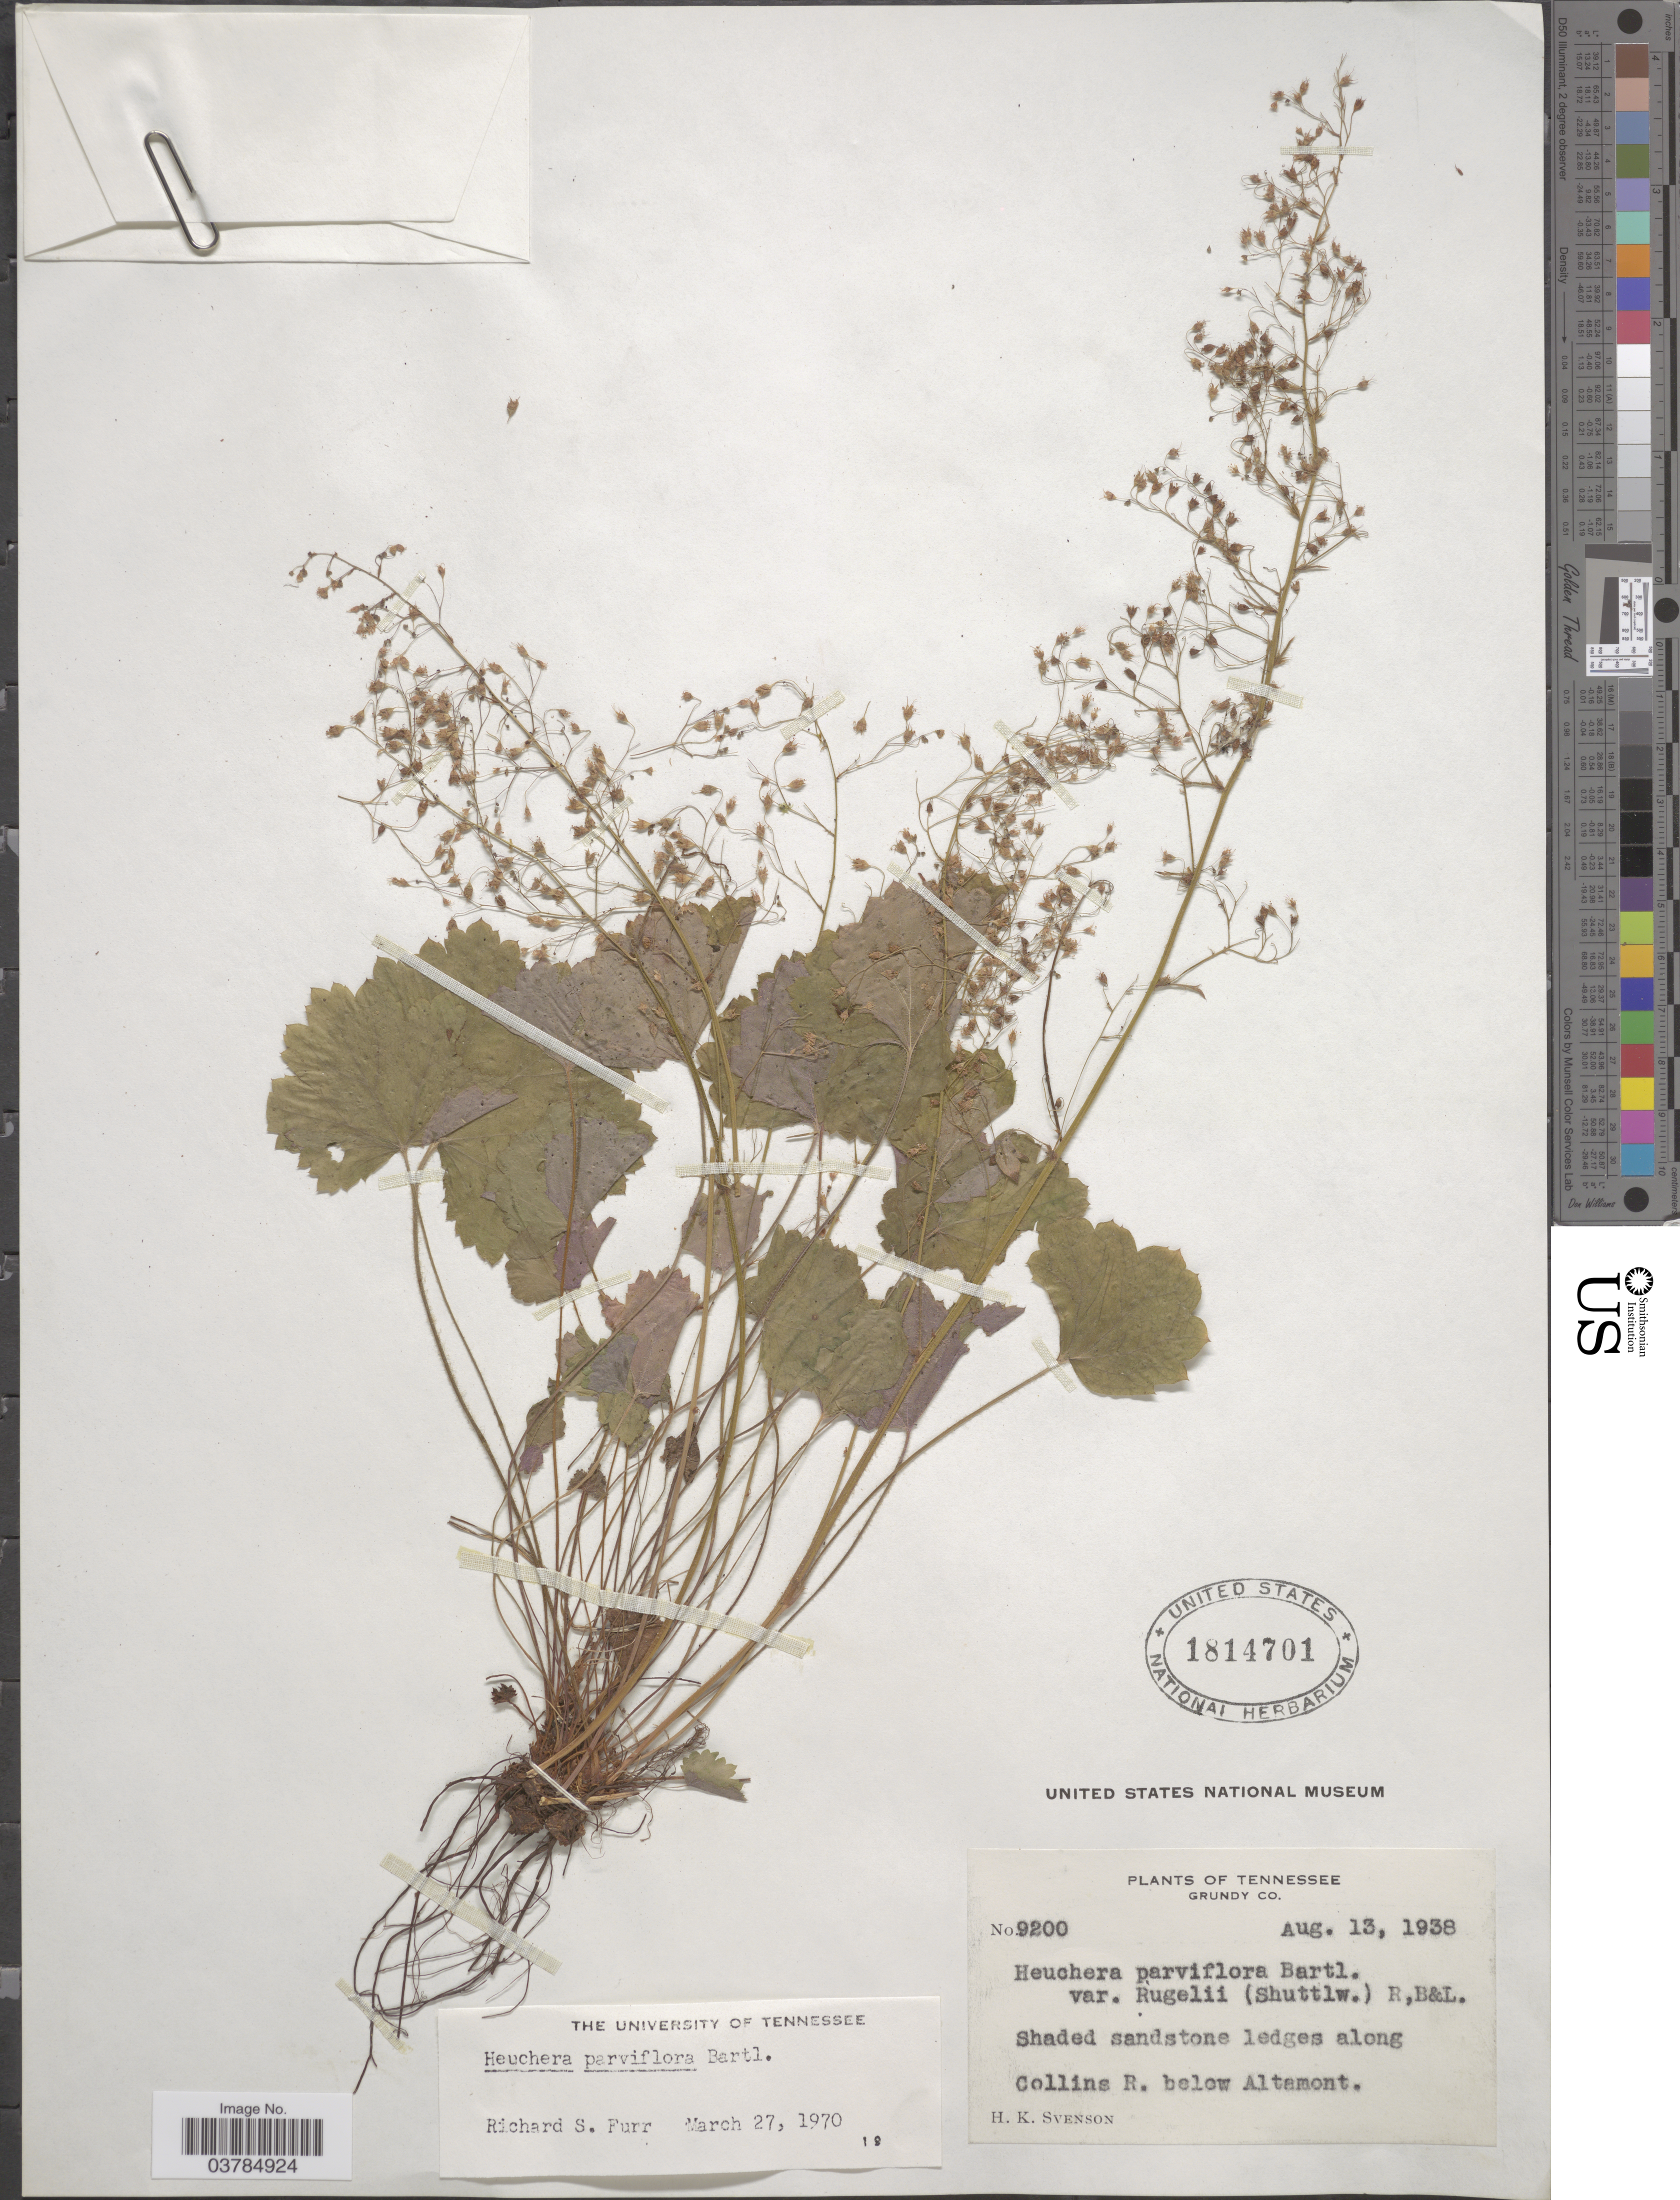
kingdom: Plantae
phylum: Tracheophyta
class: Magnoliopsida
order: Saxifragales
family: Saxifragaceae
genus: Heuchera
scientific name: Heuchera parviflora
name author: Bartl.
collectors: H. K. Svenson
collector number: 9200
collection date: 1938-08-13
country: United States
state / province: Tennessee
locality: Grundy Co. Shaded sandstone ledges along Collins R. below Altamont.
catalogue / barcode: US 1814701